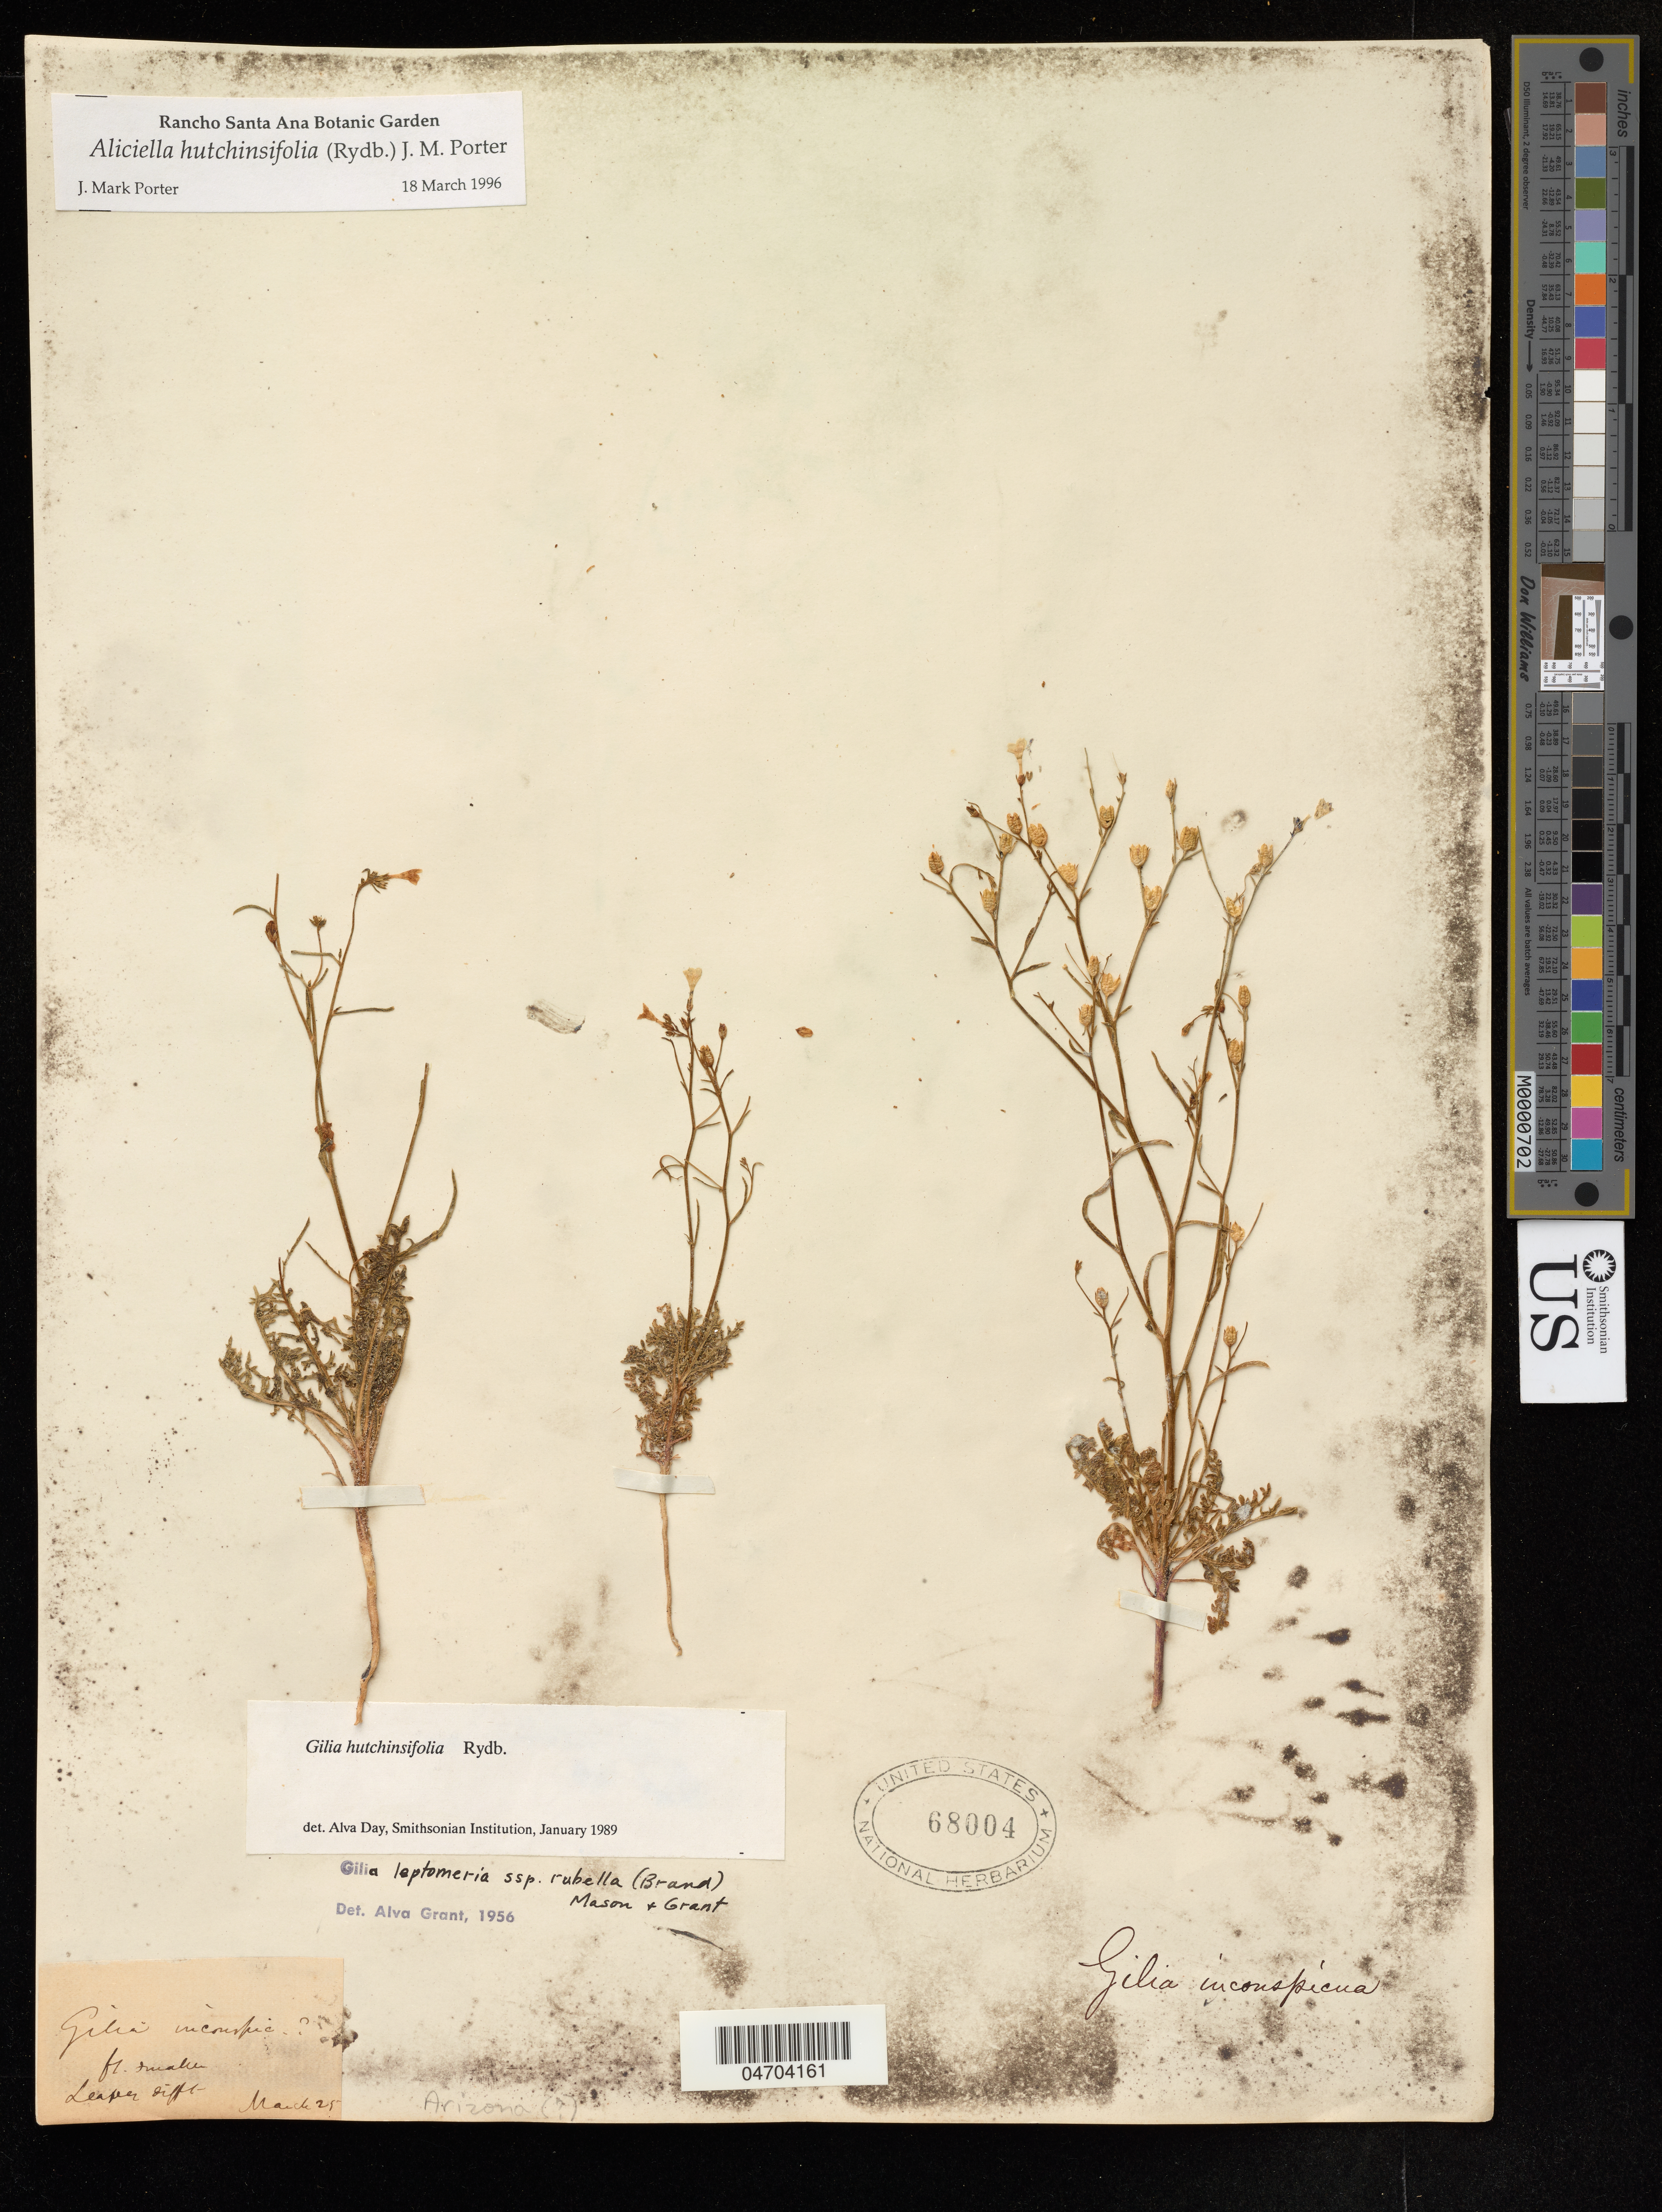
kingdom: Plantae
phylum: Tracheophyta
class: Magnoliopsida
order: Ericales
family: Polemoniaceae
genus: Aliciella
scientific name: Aliciella hutchinsifolia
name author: (Rydb.) J.M. Porter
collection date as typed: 25 Mar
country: United States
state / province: Arizona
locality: Leaflet difft.*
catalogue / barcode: US 68004